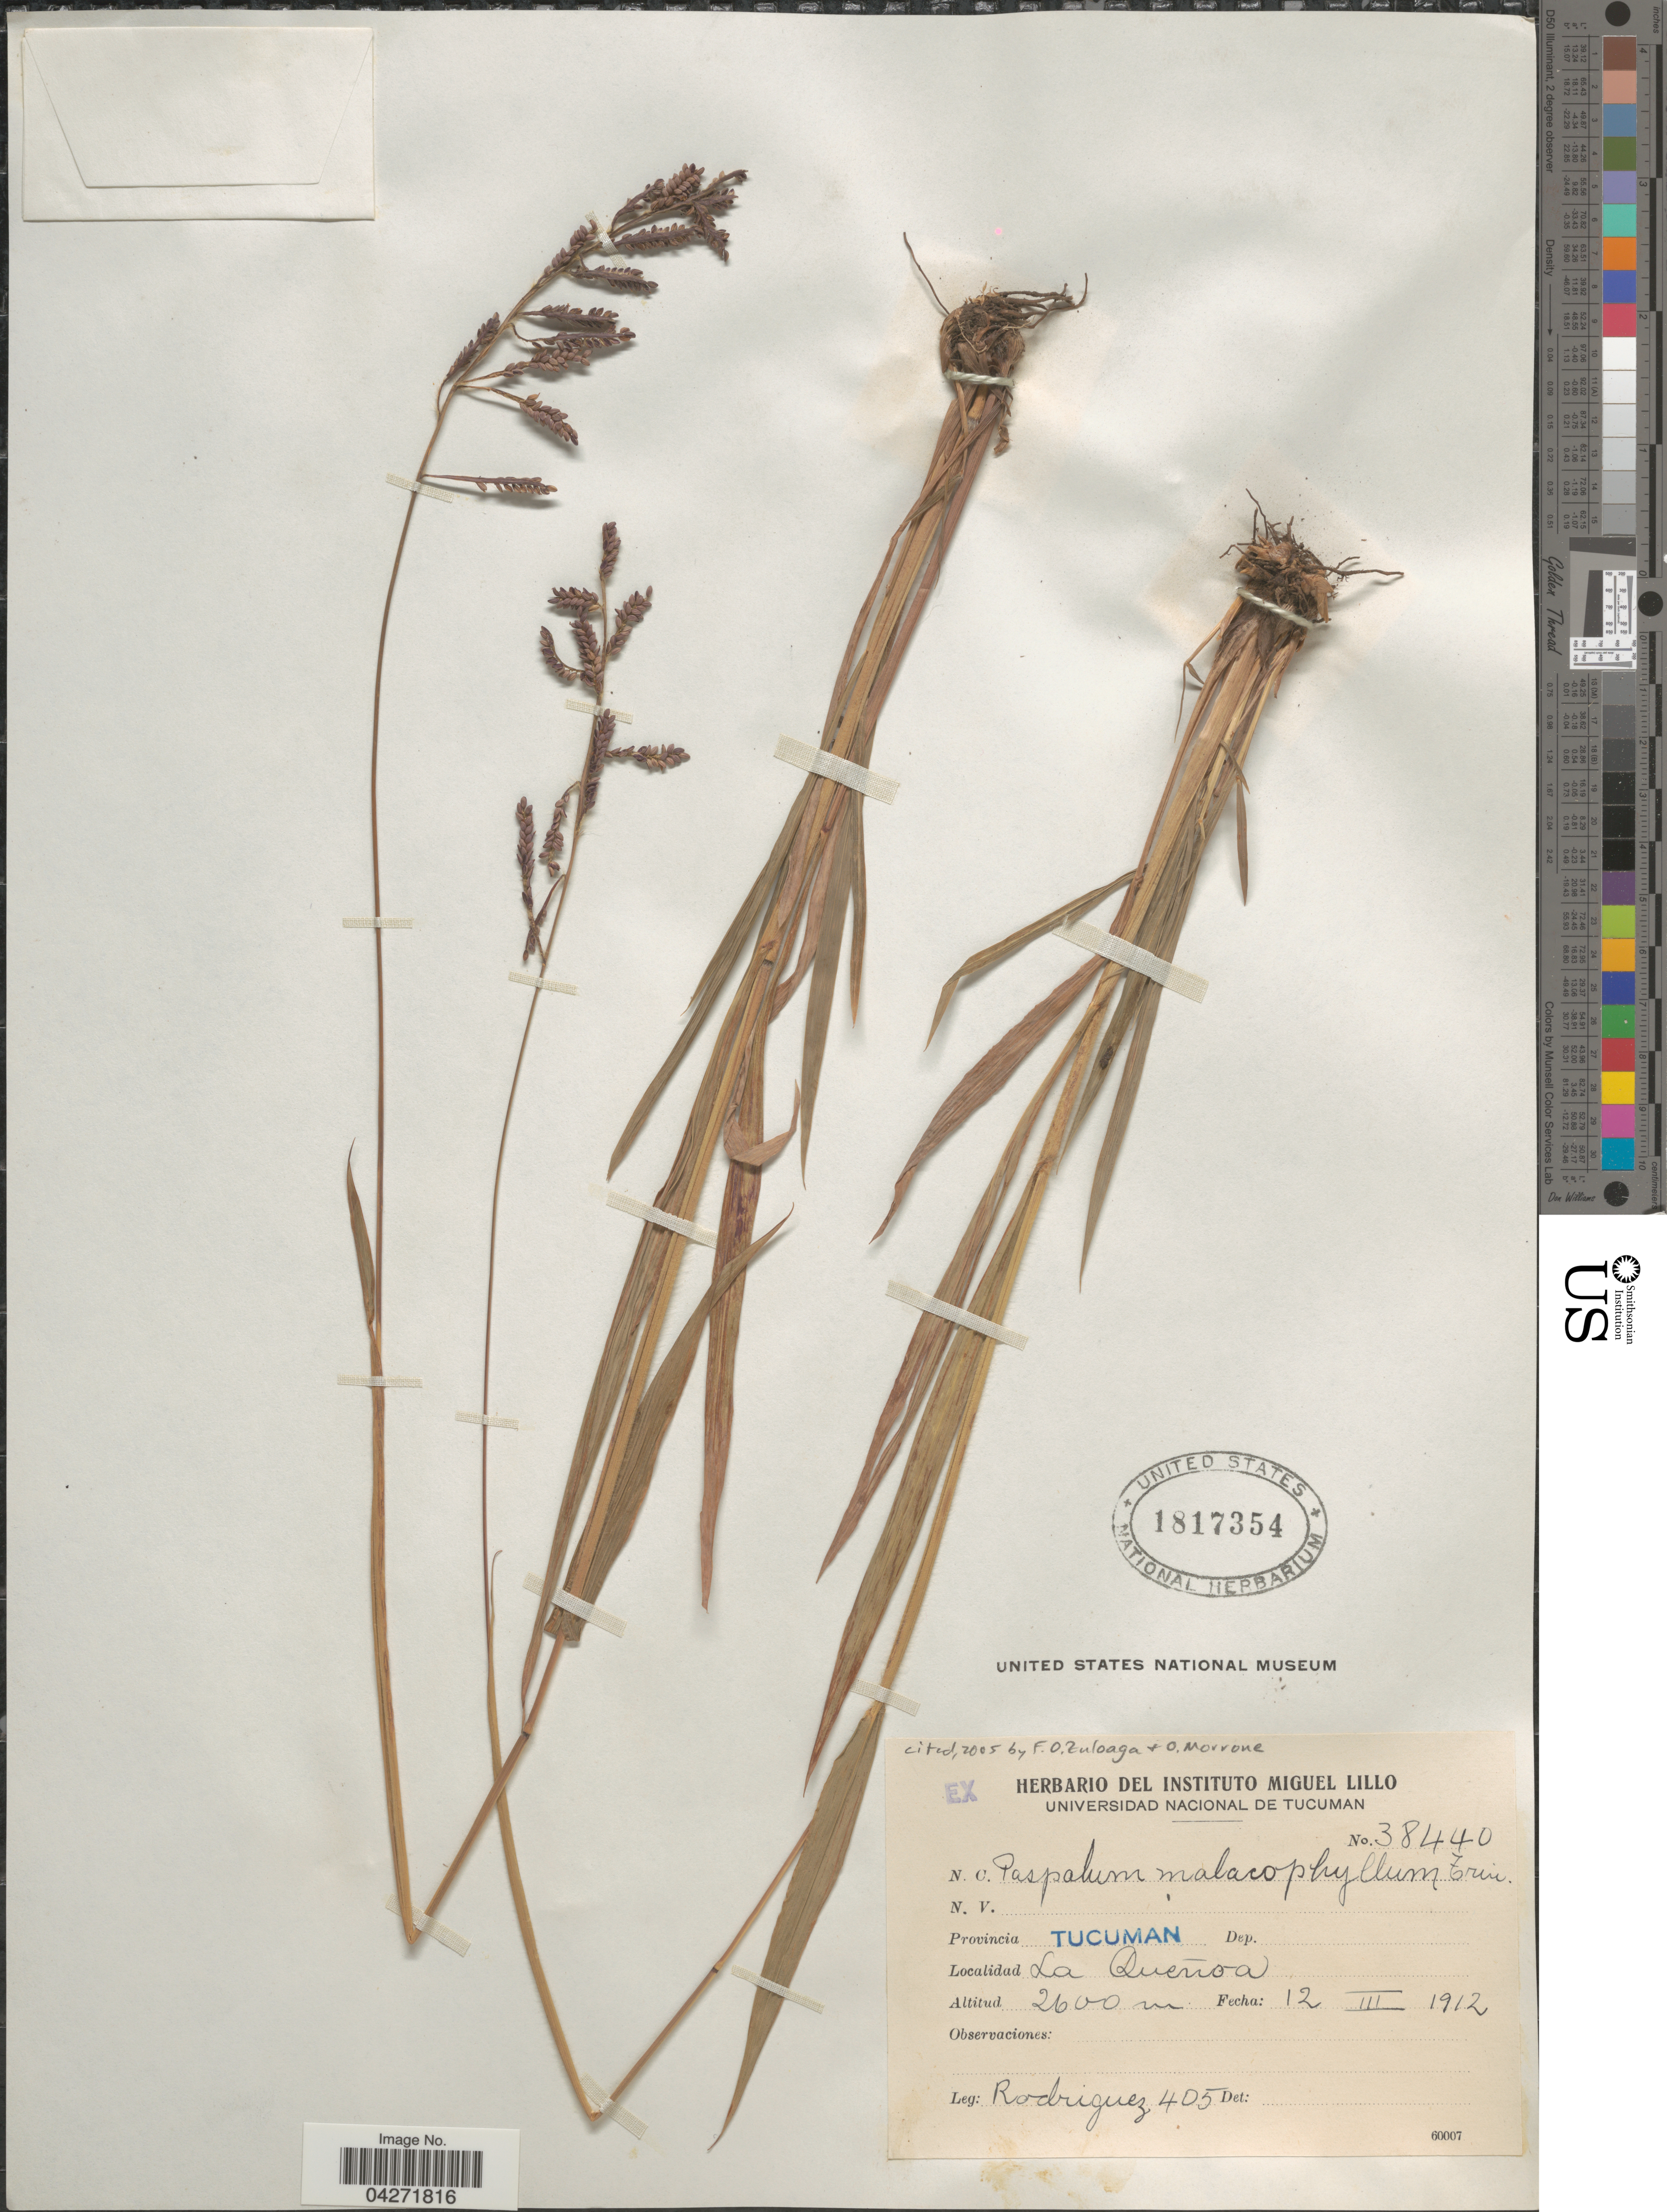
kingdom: Plantae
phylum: Tracheophyta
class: Liliopsida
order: Poales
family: Poaceae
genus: Paspalum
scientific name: Paspalum malacophyllum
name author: Trin.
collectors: Rodriguez, --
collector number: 405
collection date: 1912-03-12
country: Argentina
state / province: Tucuman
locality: La Queñoa.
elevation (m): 2600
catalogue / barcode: US 1817354